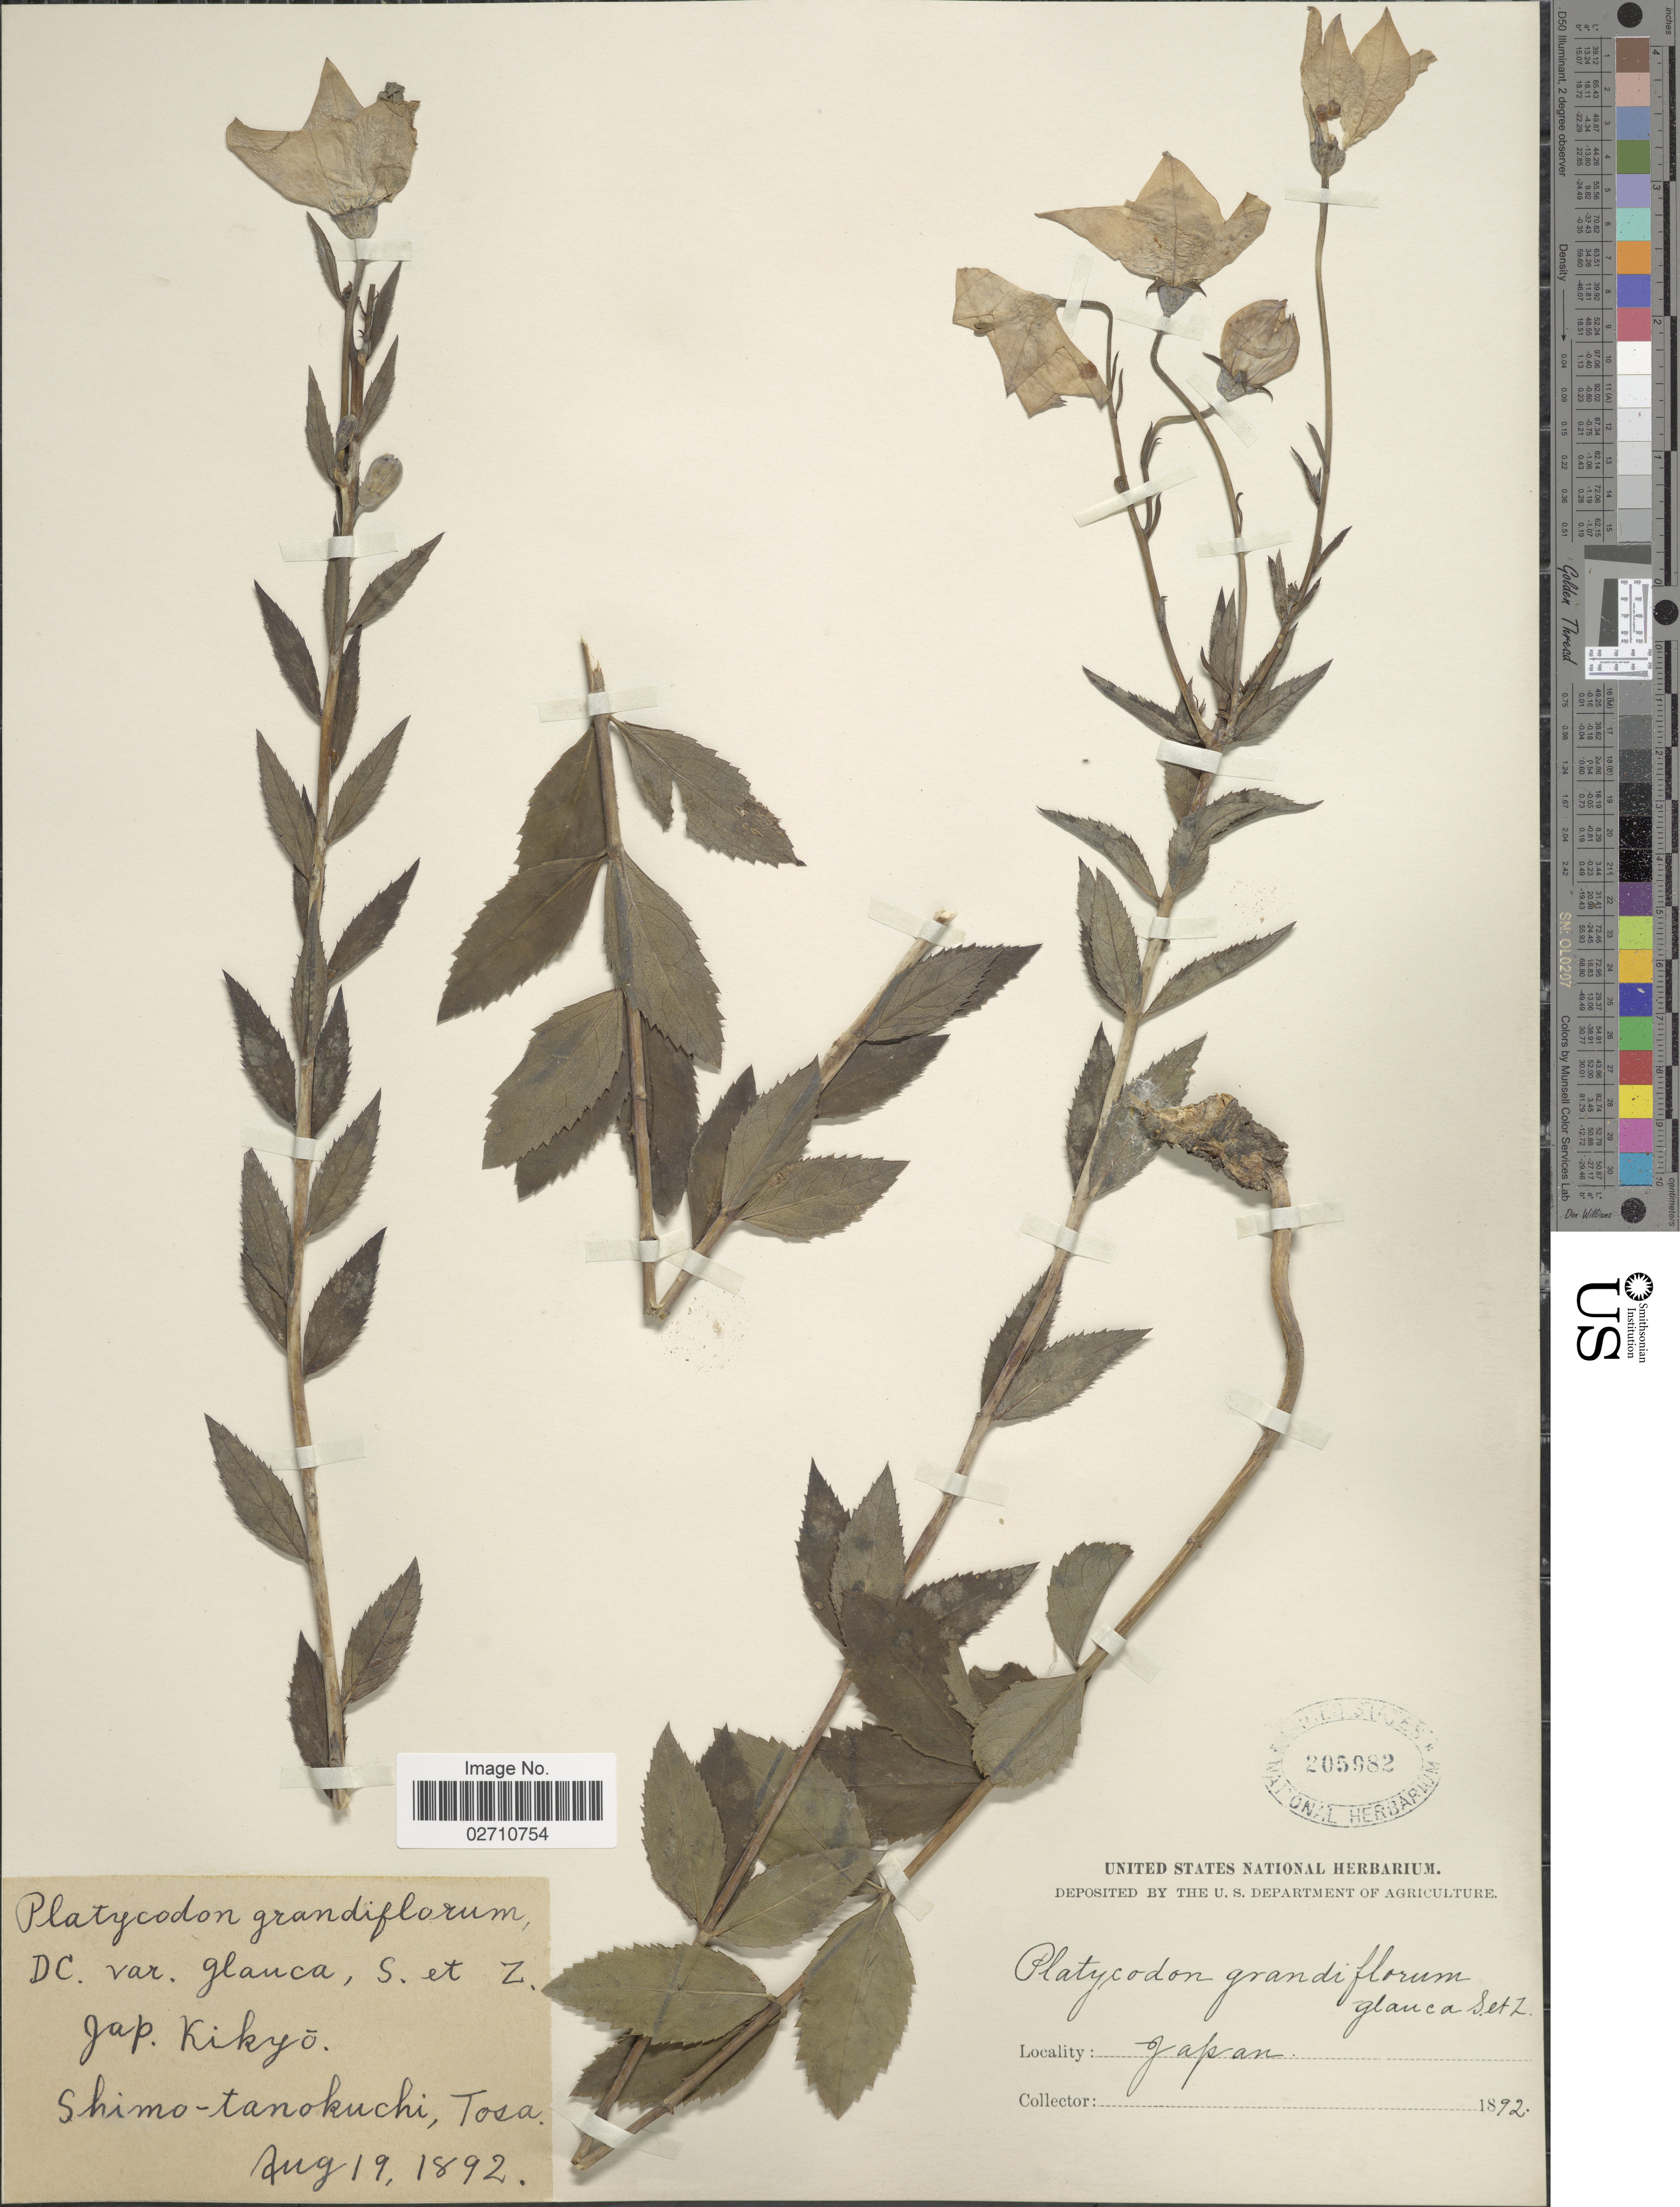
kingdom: Plantae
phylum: Tracheophyta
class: Magnoliopsida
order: Asterales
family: Campanulaceae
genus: Platycodon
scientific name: Platycodon grandiflorus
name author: (Jacq.) A. DC.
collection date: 1892-08-19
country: Japan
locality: Shimo-tanokuchi, Tosa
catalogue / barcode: US 205982